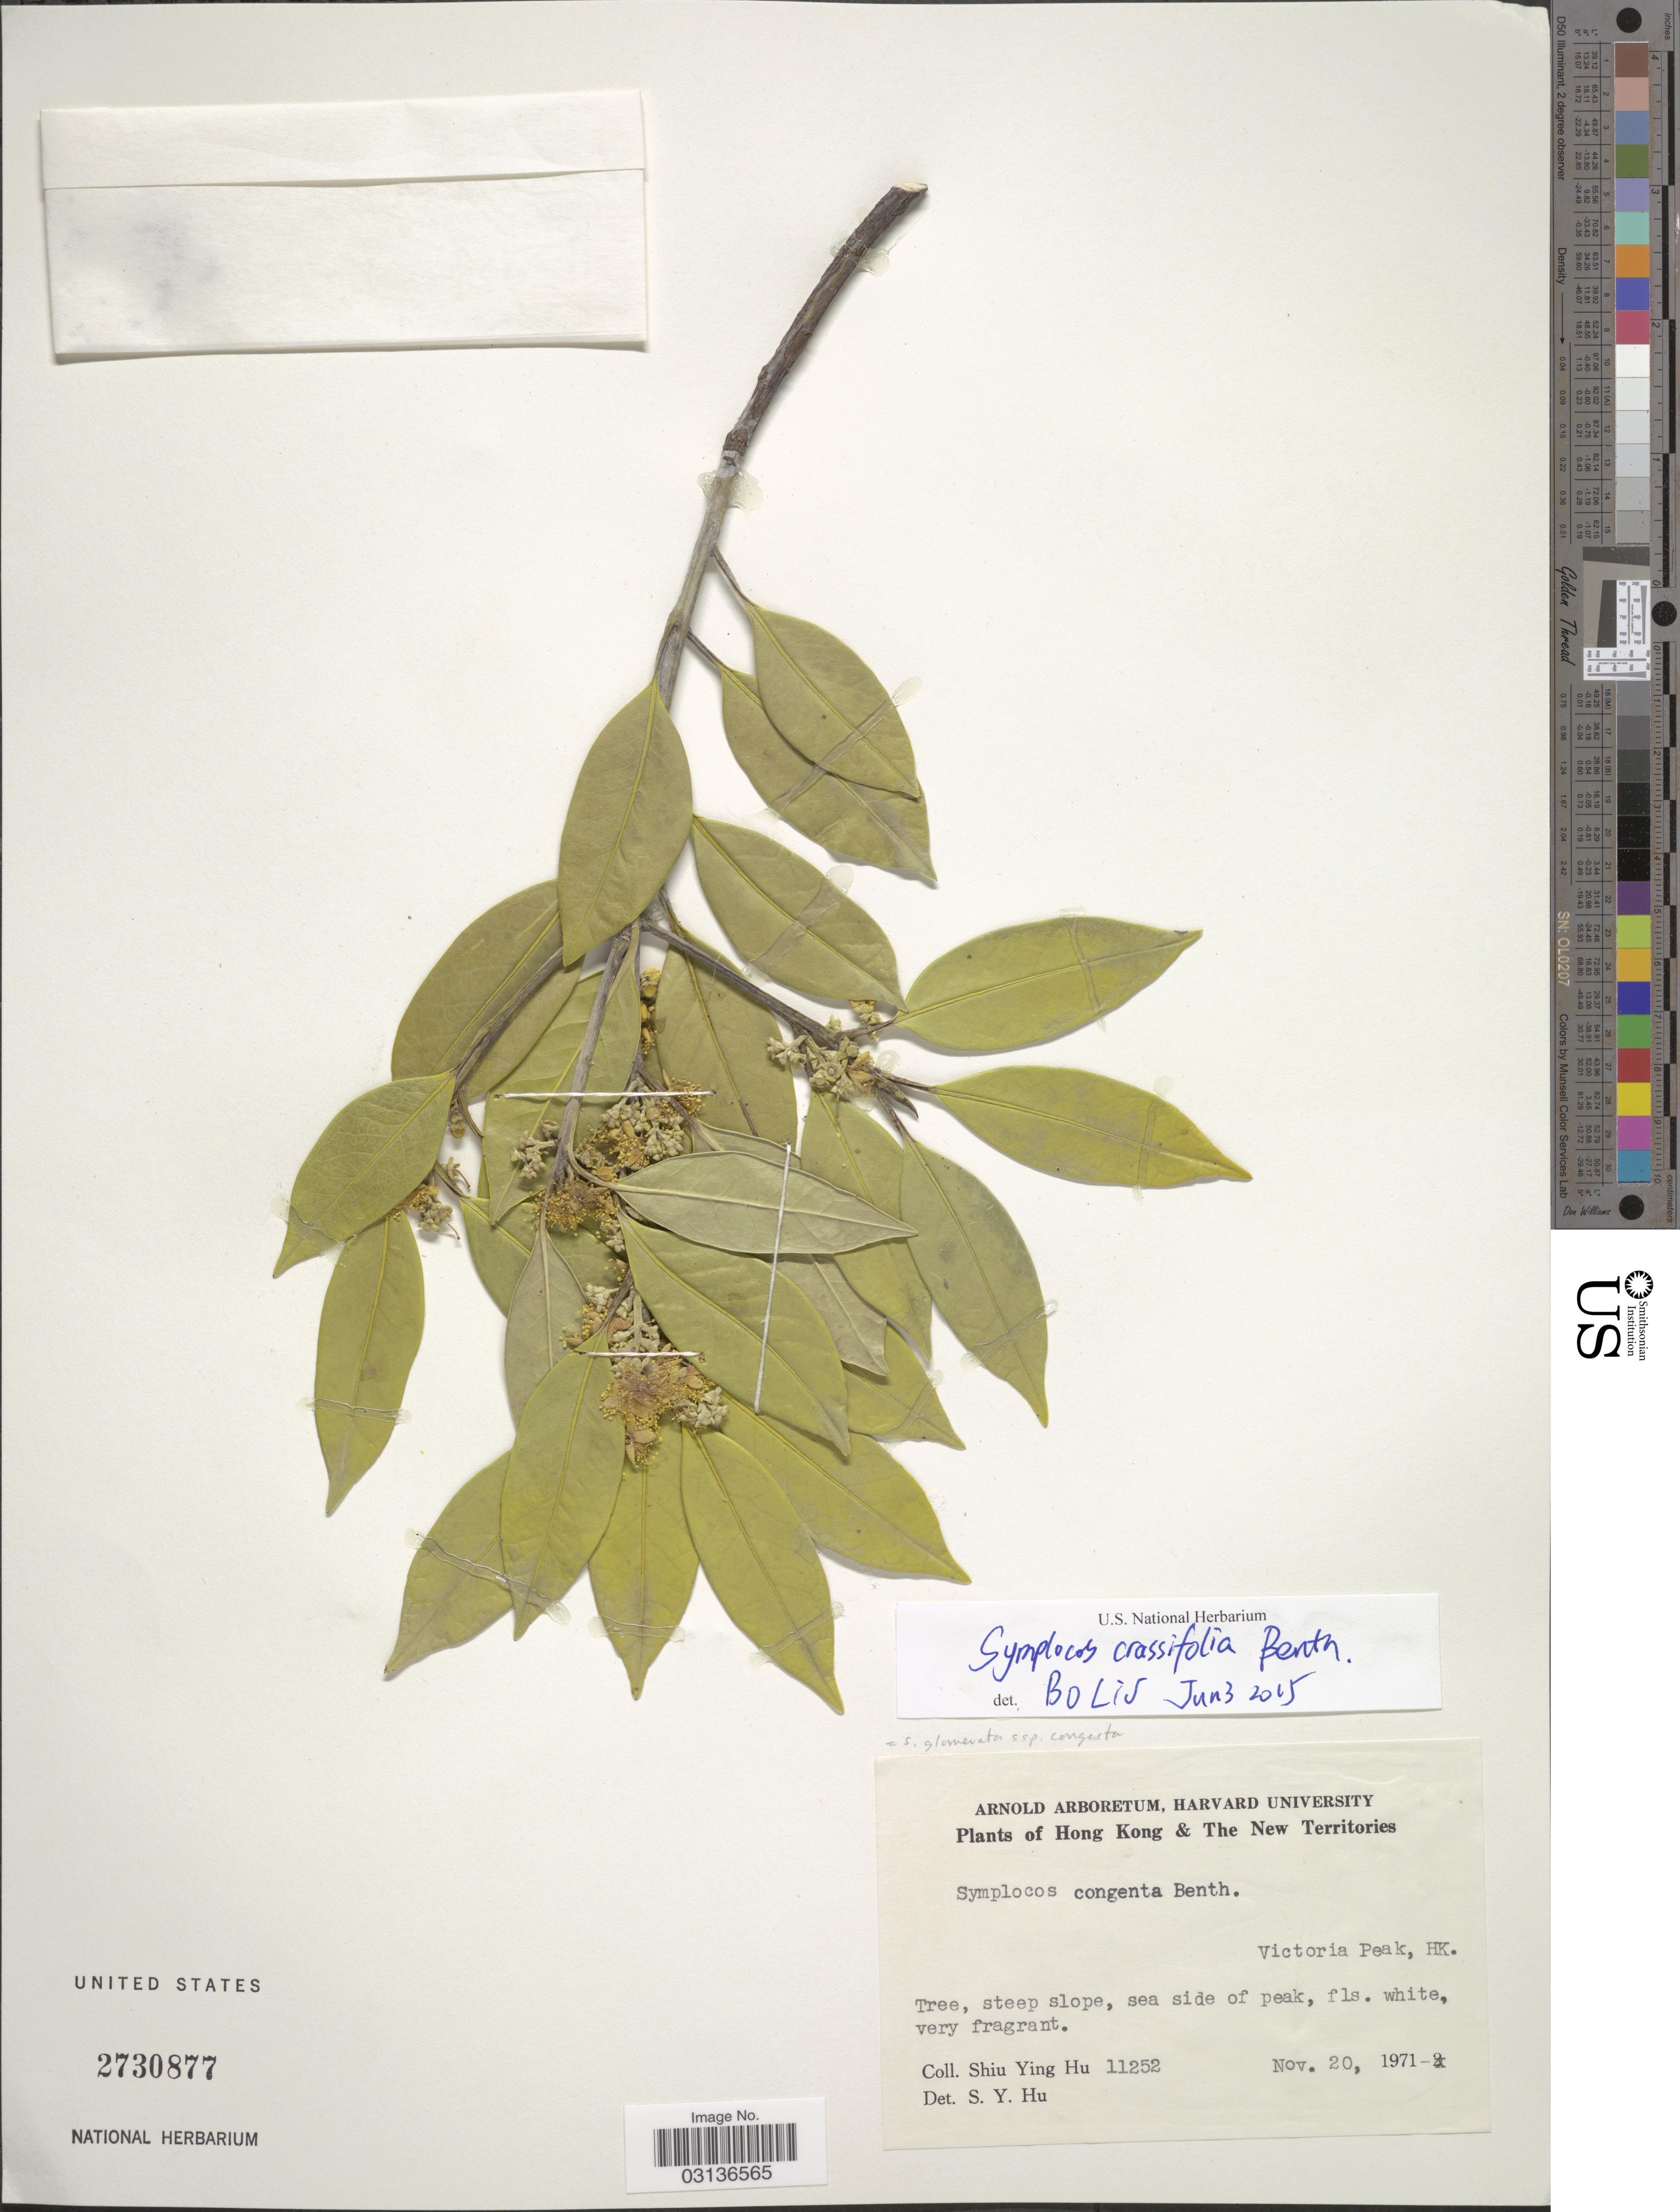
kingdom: Plantae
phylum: Tracheophyta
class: Magnoliopsida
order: Ericales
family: Symplocaceae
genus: Symplocos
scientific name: Symplocos crassifolia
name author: Benth.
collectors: S. Y. Hu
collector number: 11252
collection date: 1971-11-20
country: China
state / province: Hong Kong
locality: Victoria Peak, HK.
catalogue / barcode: US 2730877